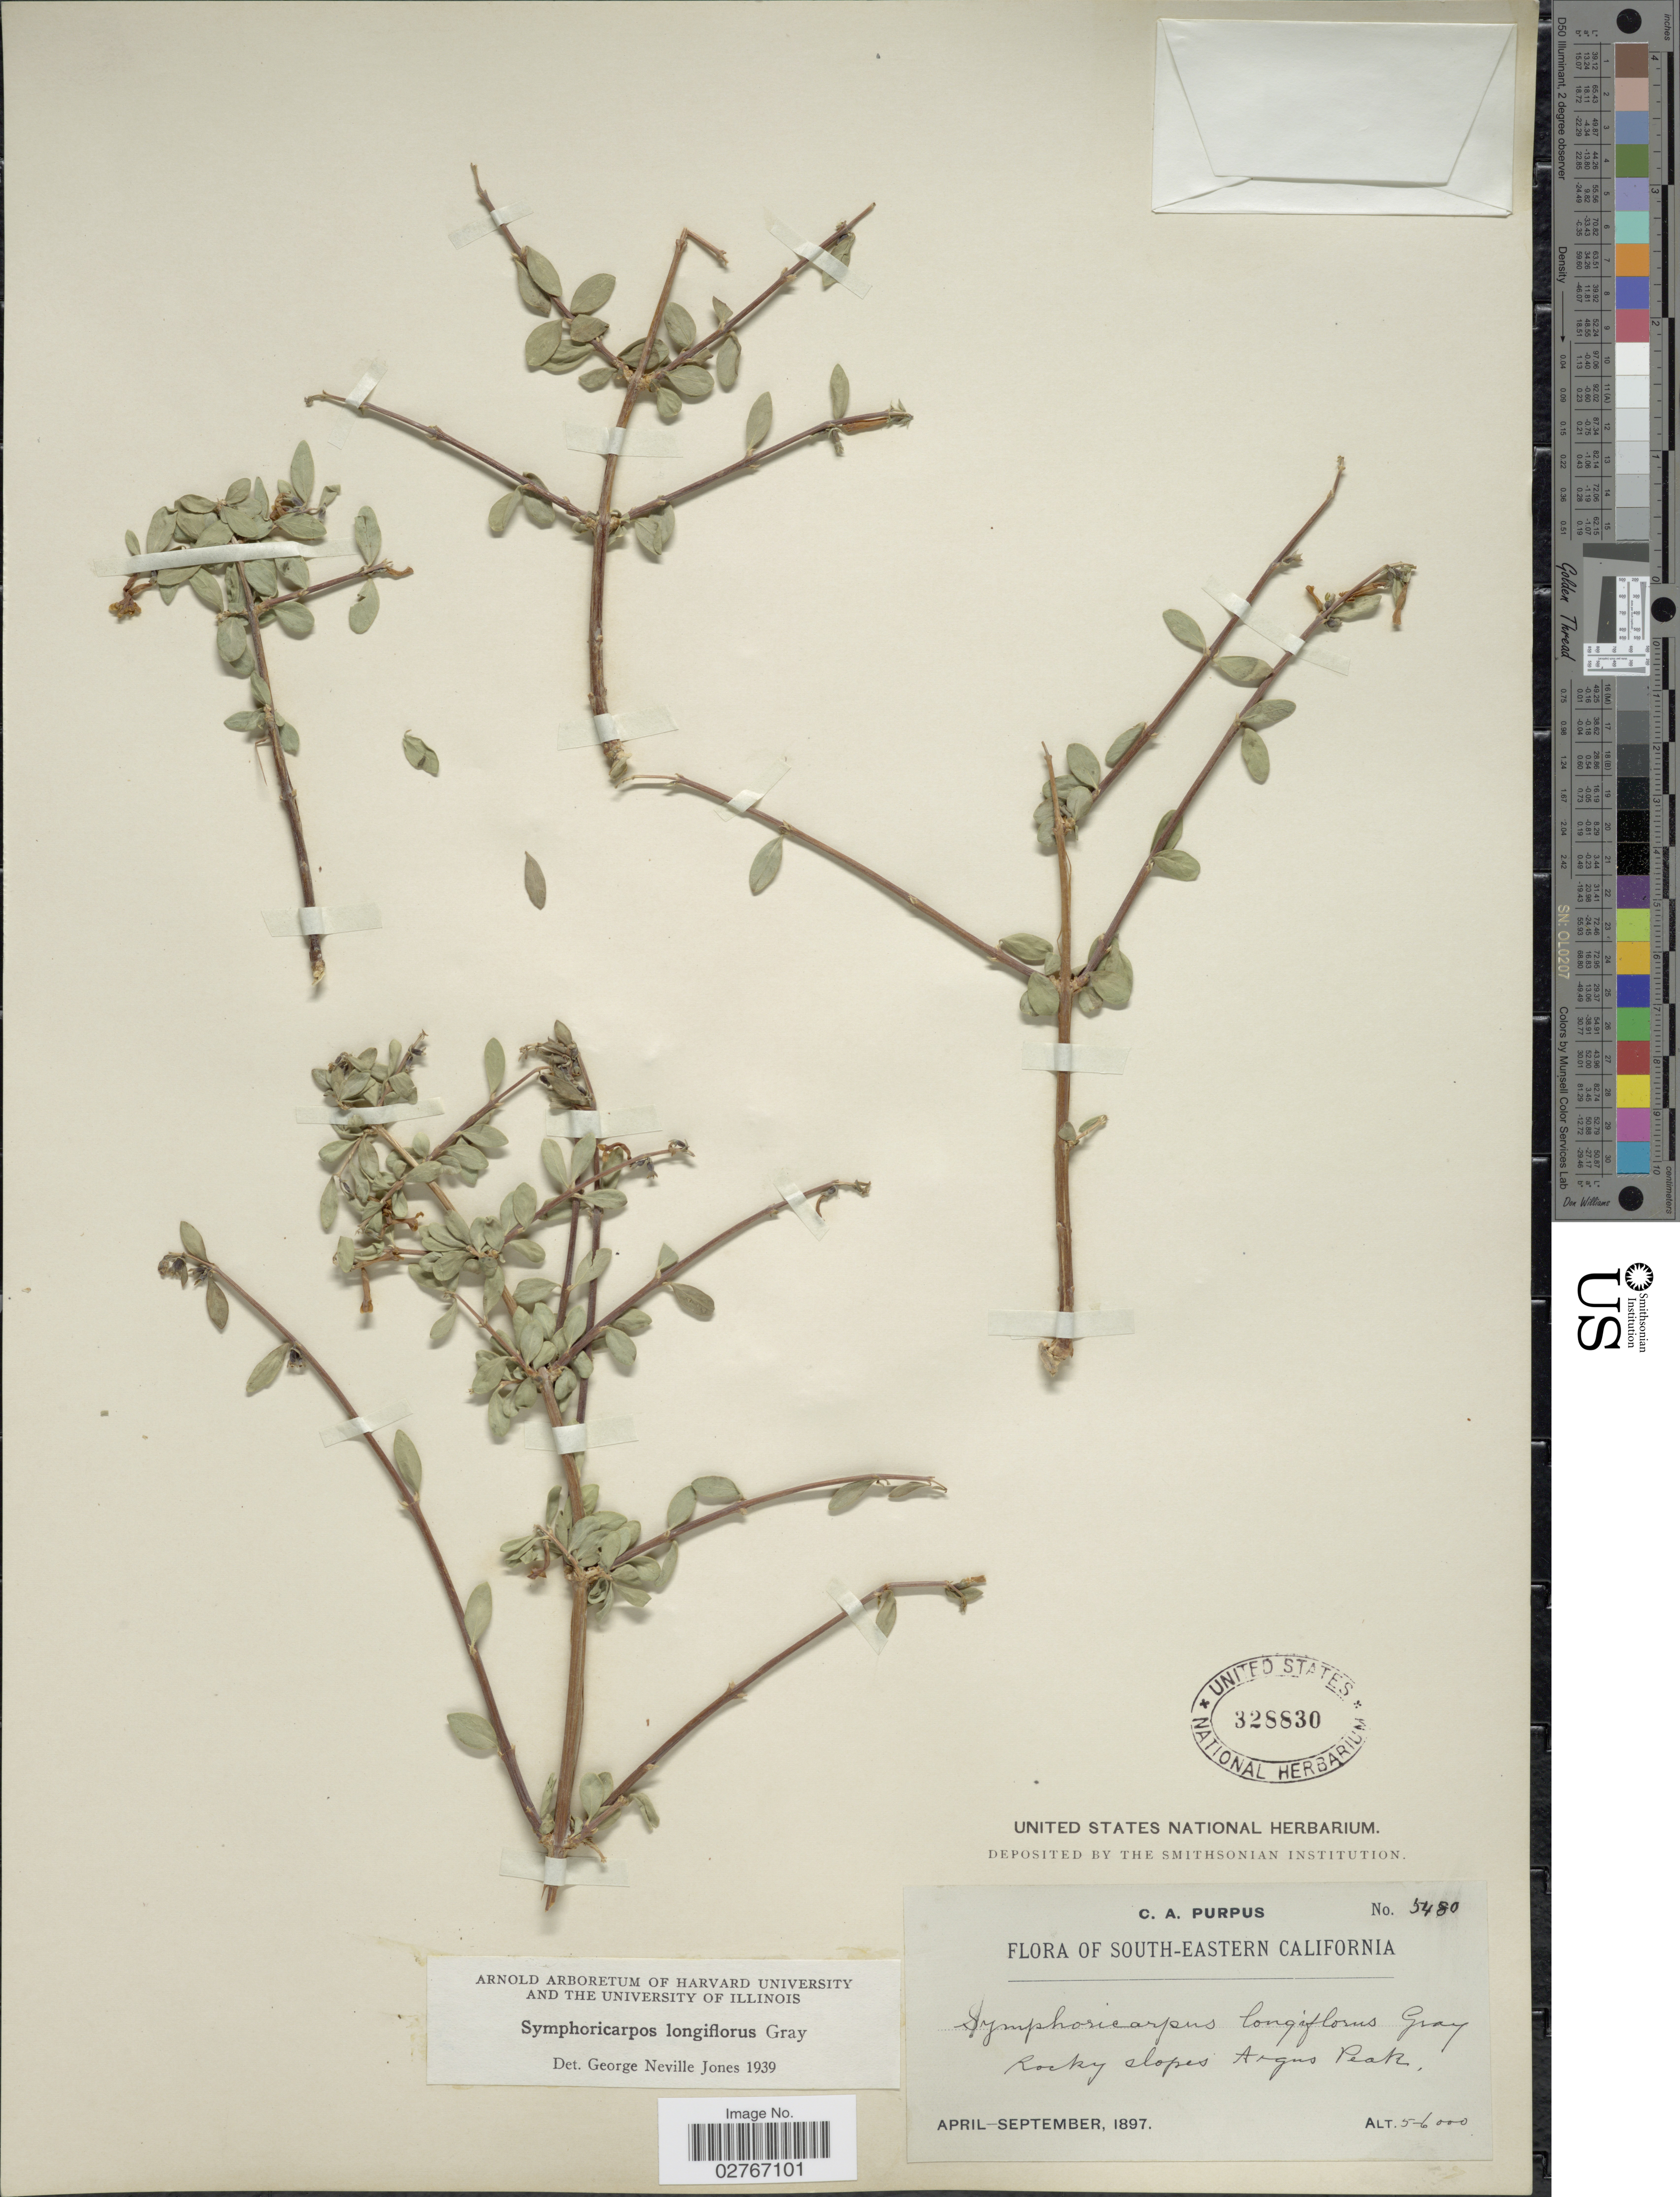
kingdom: Plantae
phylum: Tracheophyta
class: Magnoliopsida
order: Dipsacales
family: Caprifoliaceae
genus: Symphoricarpos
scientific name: Symphoricarpos longiflorus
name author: A. Gray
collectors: C. A. Purpus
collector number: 5480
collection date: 1897-04/1897-09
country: United States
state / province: California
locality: South-eastern California, Rocky slopes Argus Peak.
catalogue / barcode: US 328830